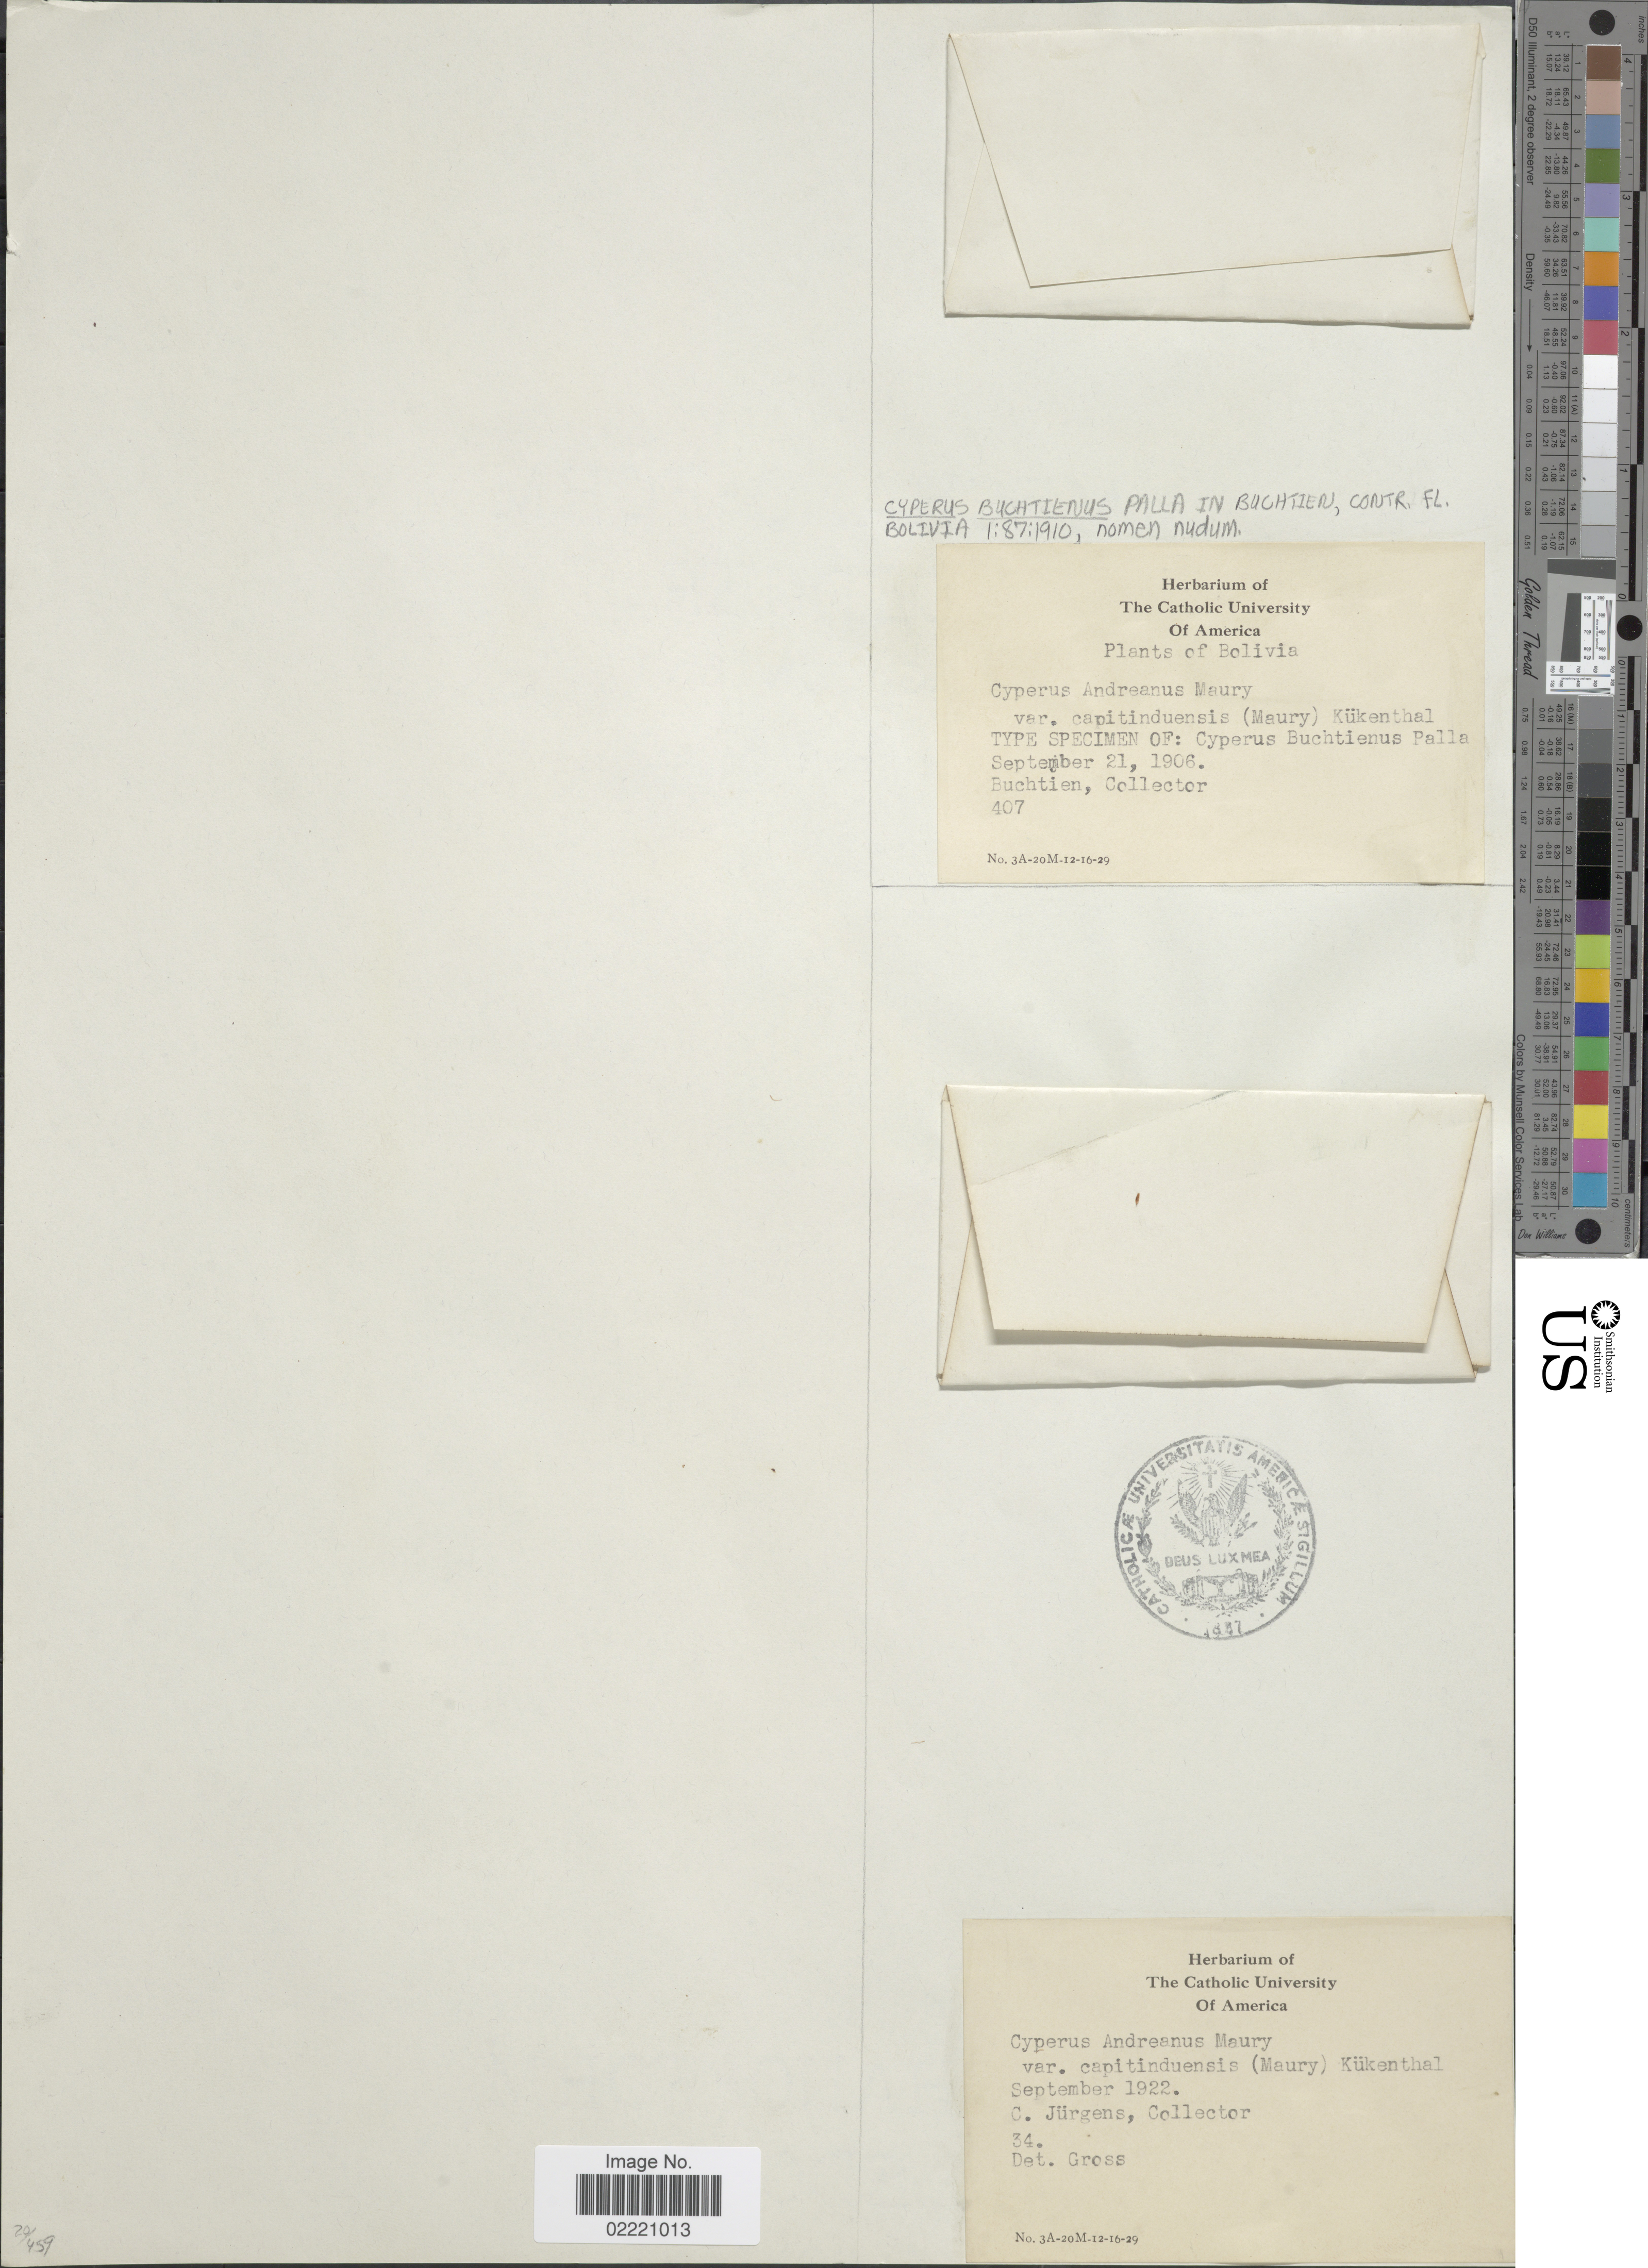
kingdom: Plantae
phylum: Tracheophyta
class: Liliopsida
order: Poales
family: Cyperaceae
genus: Cyperus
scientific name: Cyperus andreanus var. capitinduensis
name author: (Maury ex Micheli) Kük.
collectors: Buchtien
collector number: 407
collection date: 1906-09-21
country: Bolivia